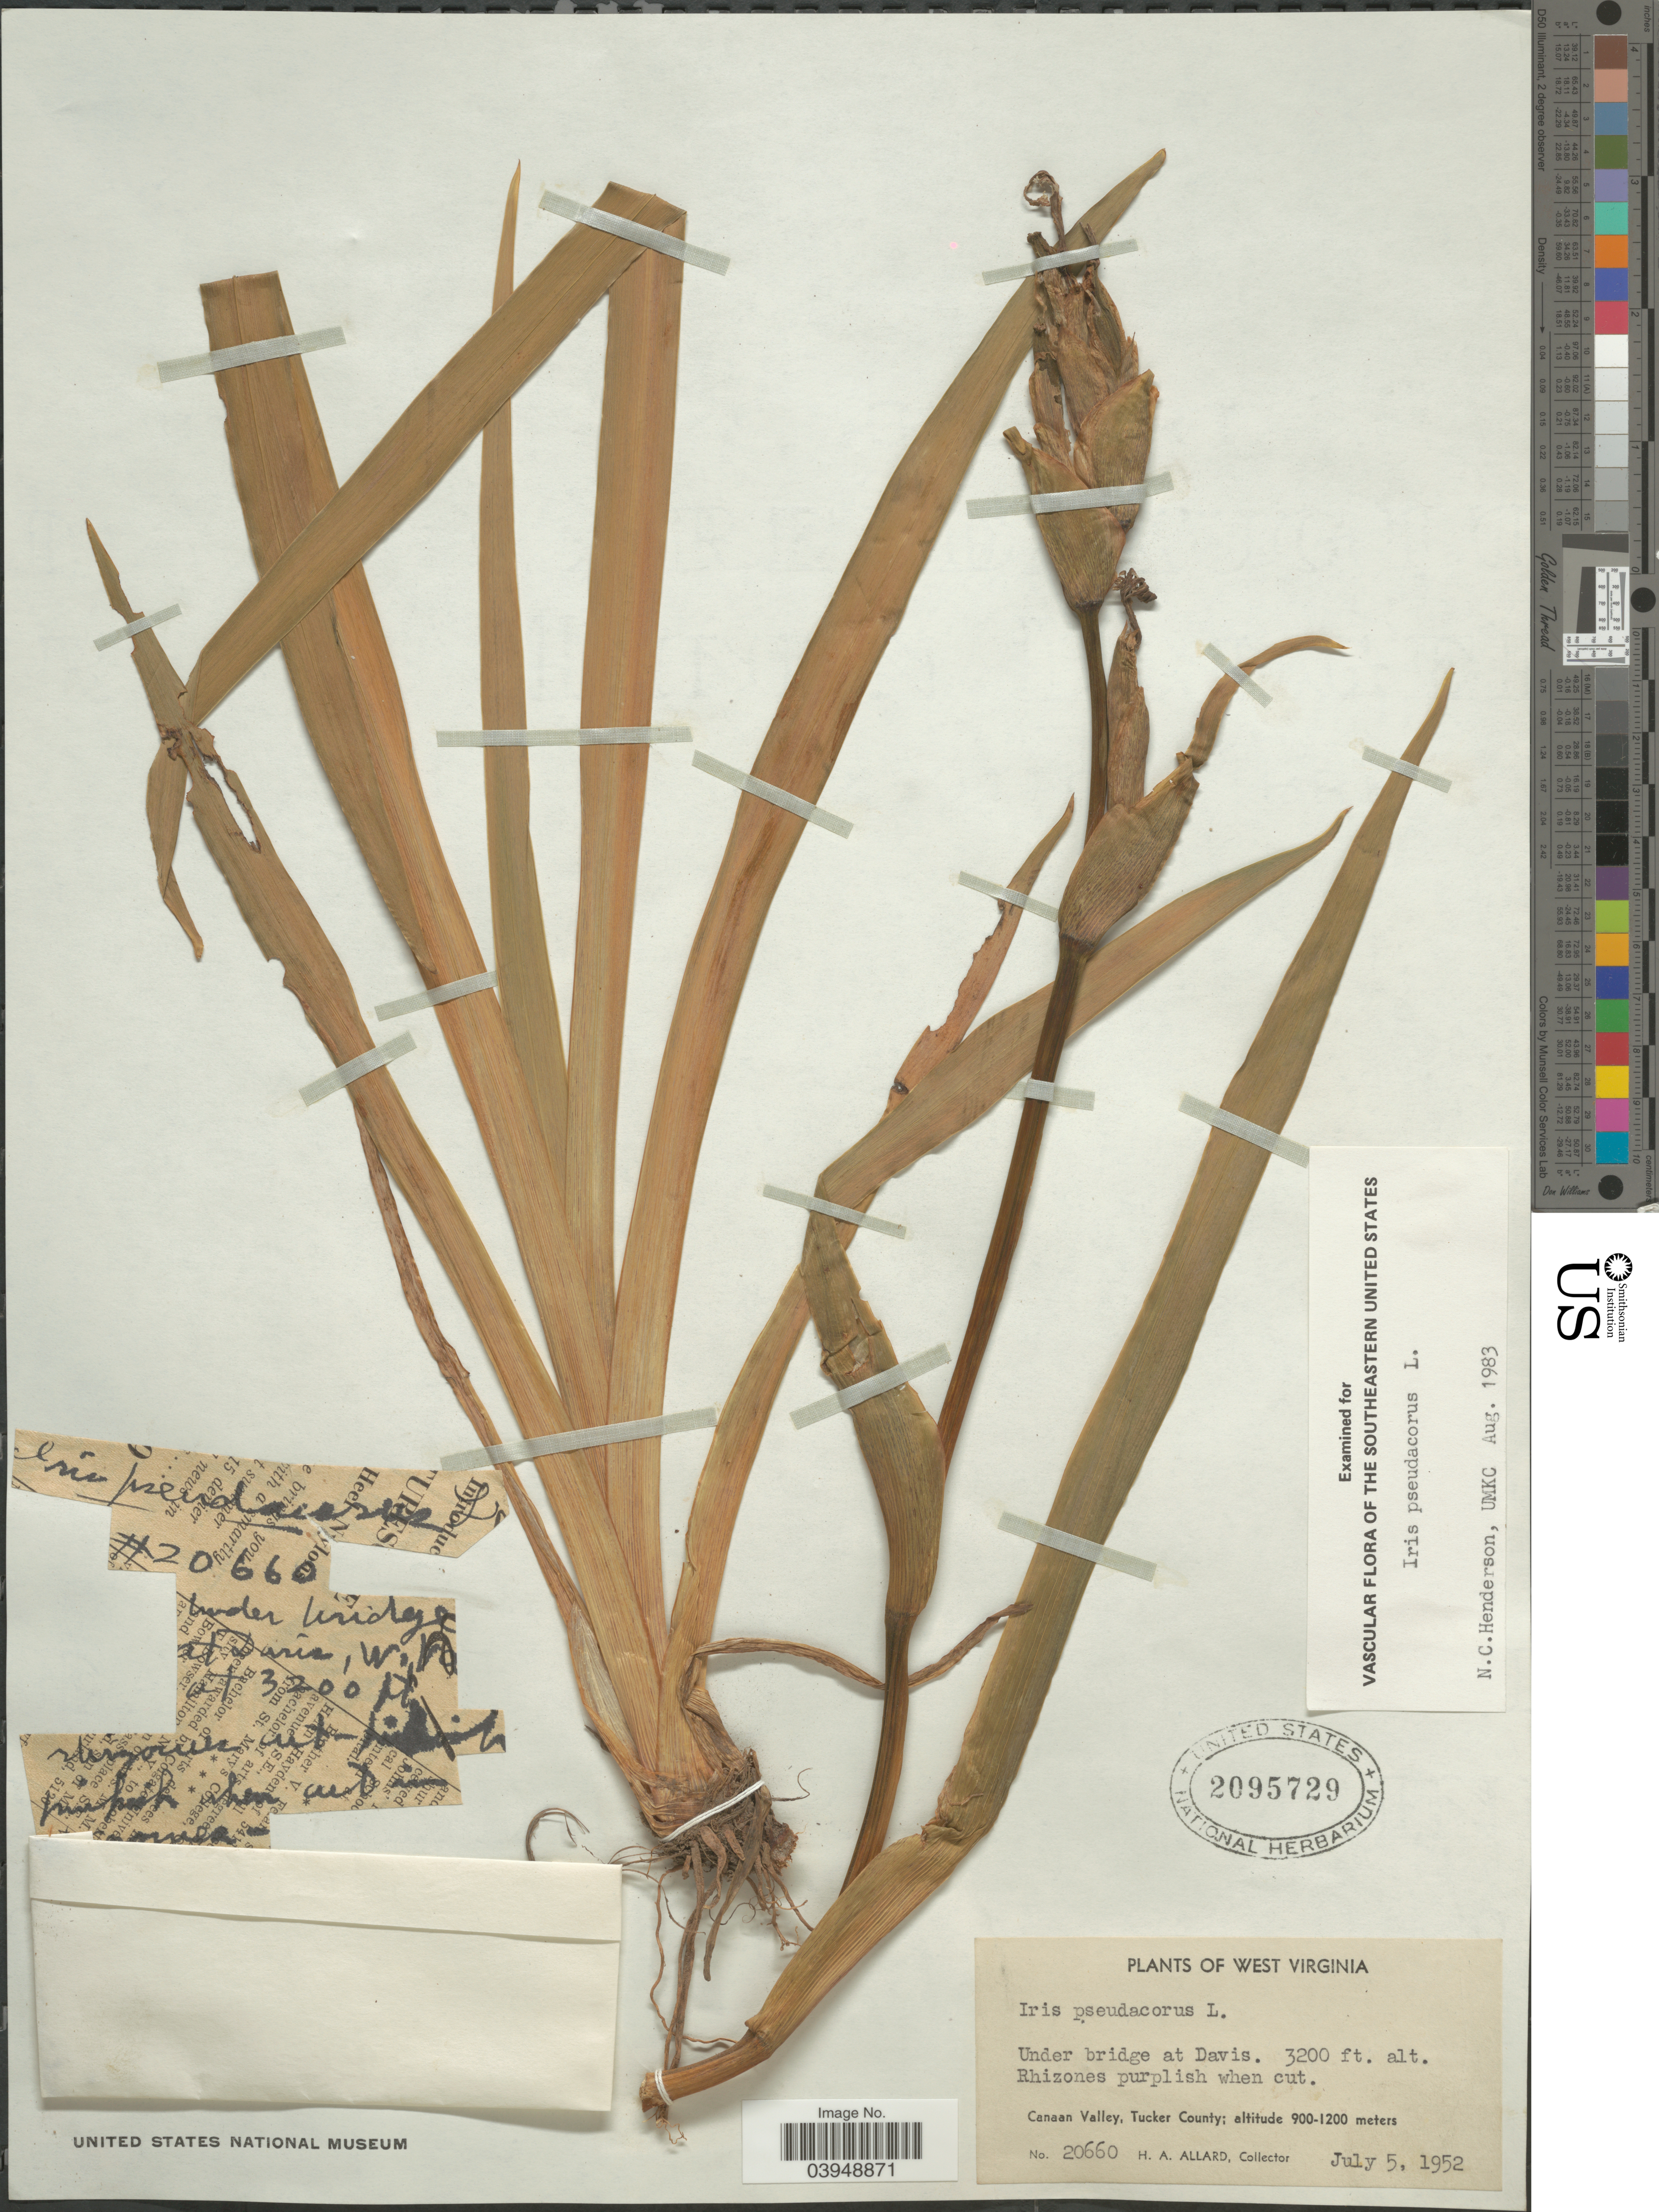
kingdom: Plantae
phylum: Tracheophyta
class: Liliopsida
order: Asparagales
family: Iridaceae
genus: Iris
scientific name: Iris pseudacorus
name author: L.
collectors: H. A. Allard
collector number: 20660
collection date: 1952-07-05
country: United States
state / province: West Virginia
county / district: Tucker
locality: Under bridge at Davis. Canaan Valley,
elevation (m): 975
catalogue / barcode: US 2095729